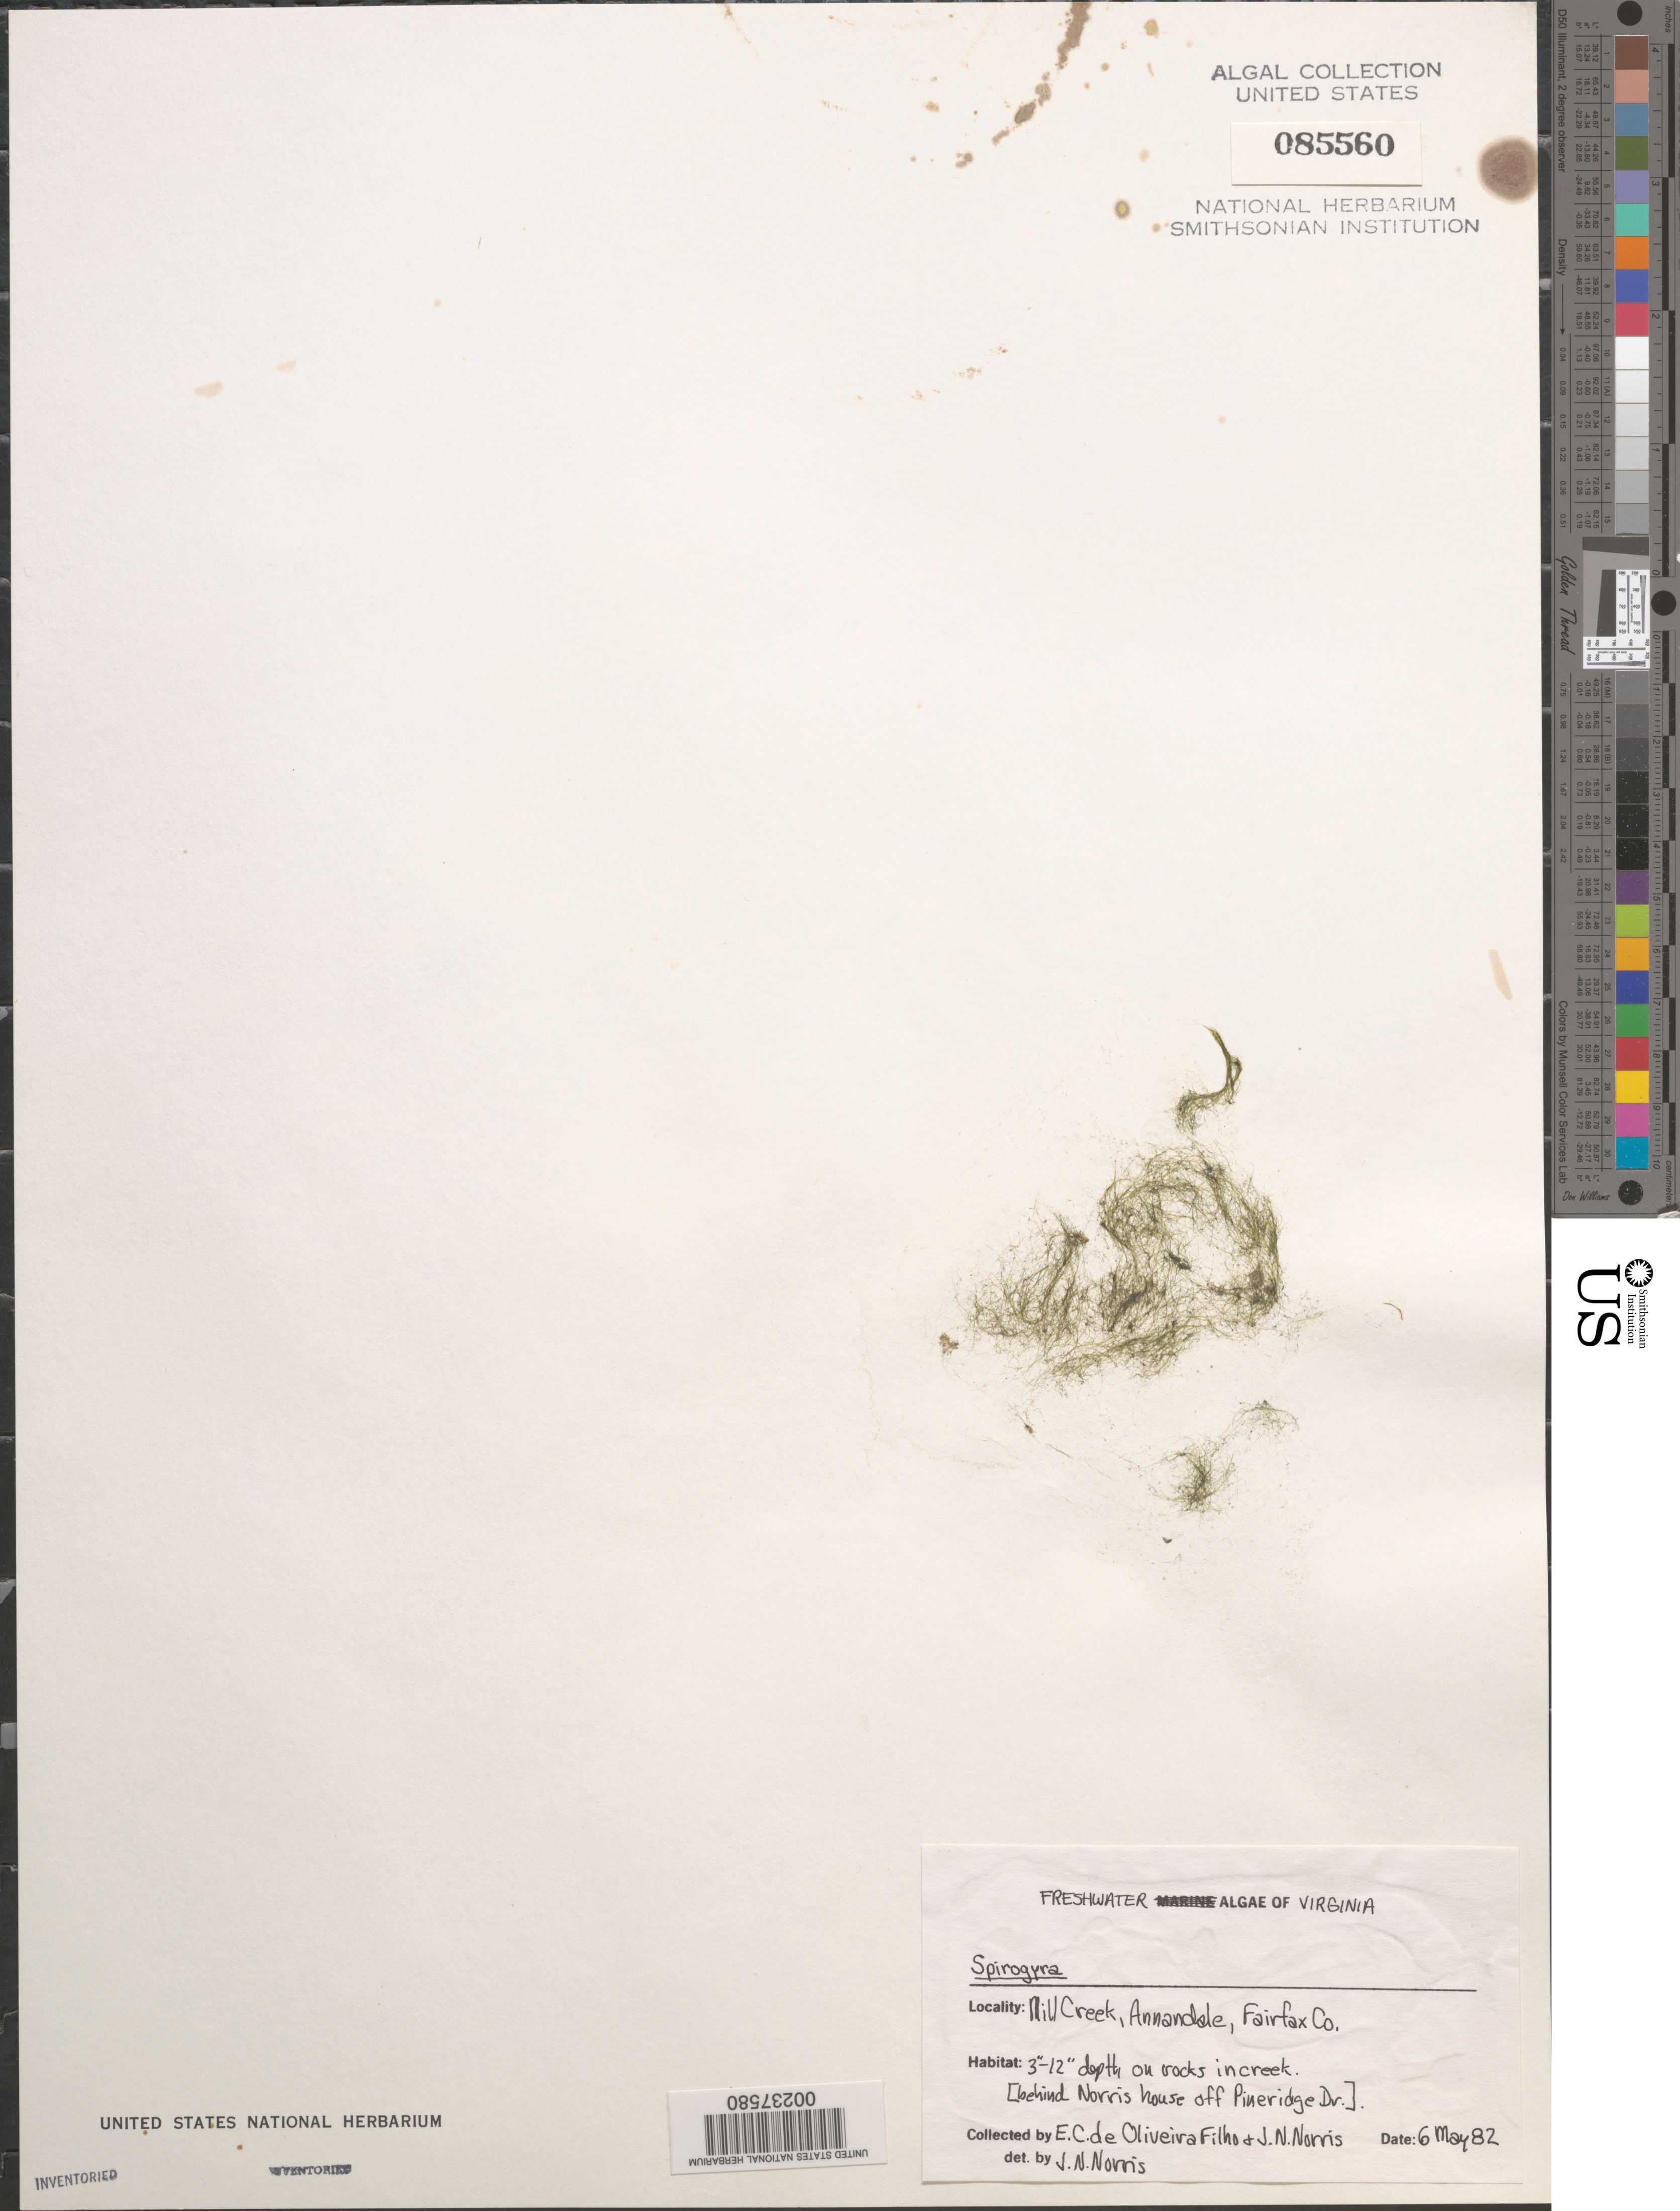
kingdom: Plantae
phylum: Charophyta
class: Zygnematophyceae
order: Zygnematales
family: Zygnemataceae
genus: Spirogyra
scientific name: Spirogyra sp.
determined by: Norris, James N.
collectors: E. C. Oliveira & J. N. Norris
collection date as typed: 06 May 1982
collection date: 1982-05-06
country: United States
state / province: Virginia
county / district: Fairfax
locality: Mill Creek, Annandale, near Pineridge Drive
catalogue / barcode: US 85560